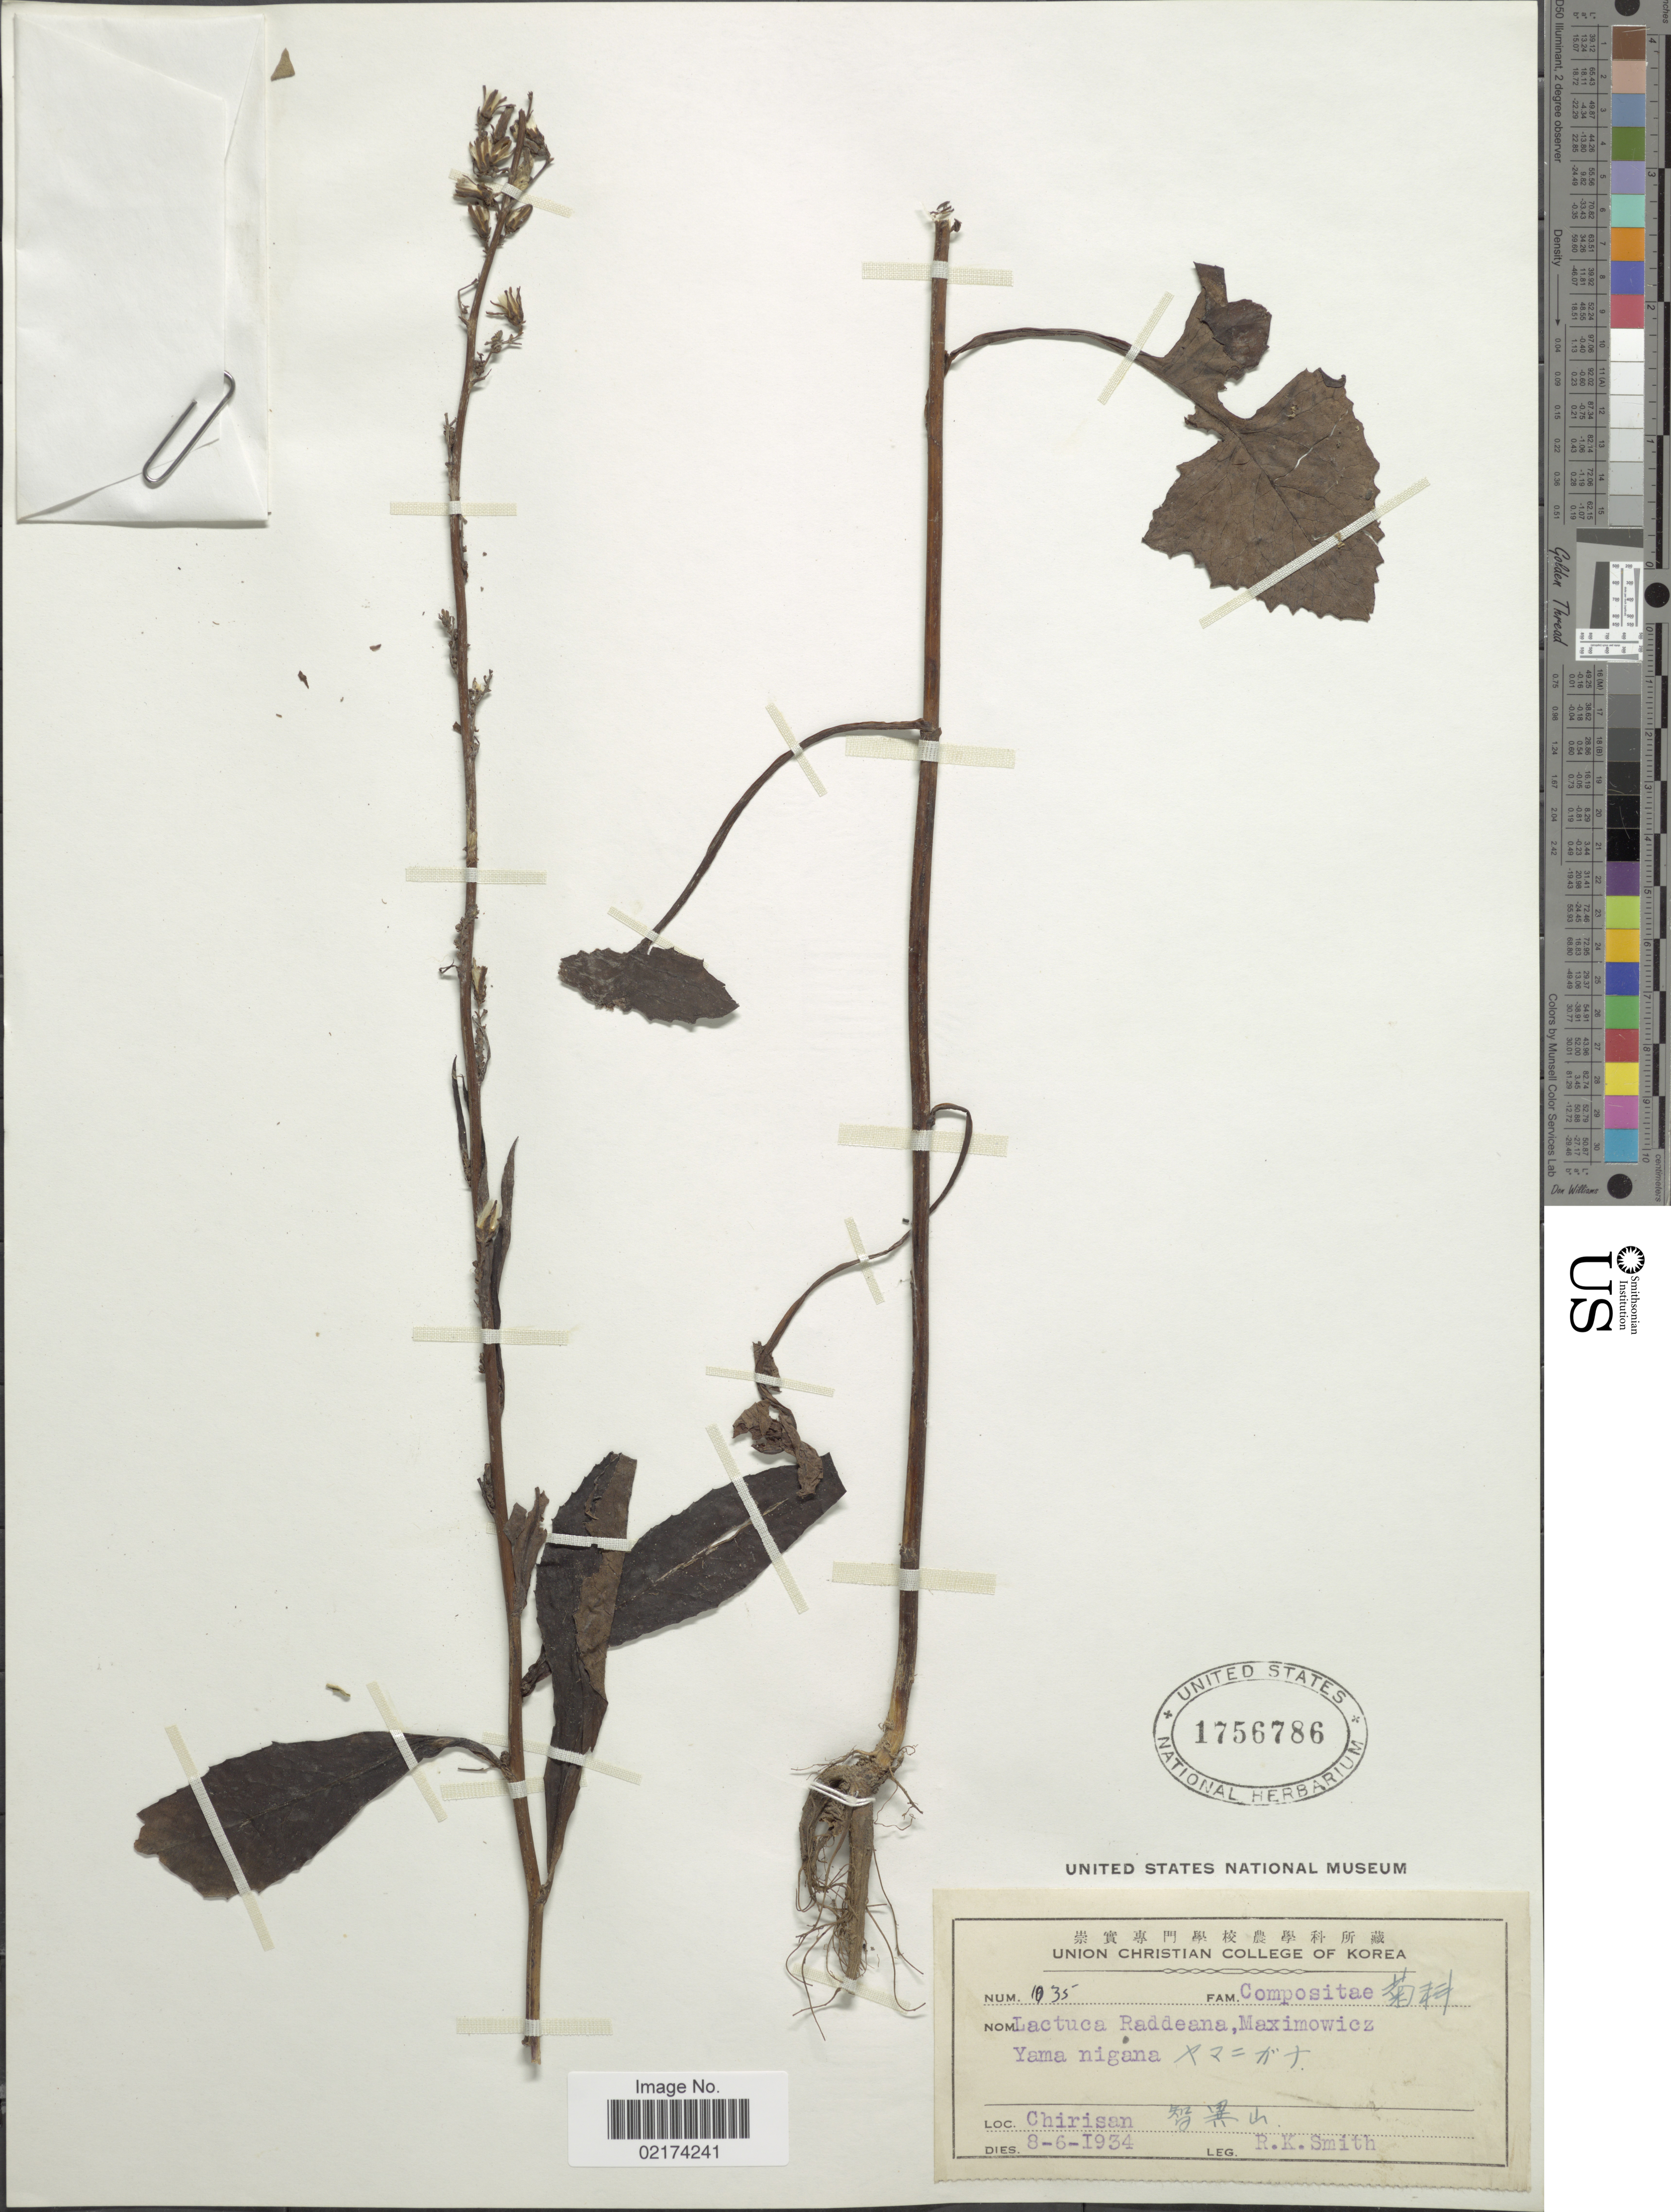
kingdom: Plantae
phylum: Tracheophyta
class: Magnoliopsida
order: Asterales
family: Asteraceae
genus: Lactuca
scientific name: Lactuca raddeana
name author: Maxim.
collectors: R. Smith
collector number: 1035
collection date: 1934-06-08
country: South Korea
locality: Chirisan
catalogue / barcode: US 1756786